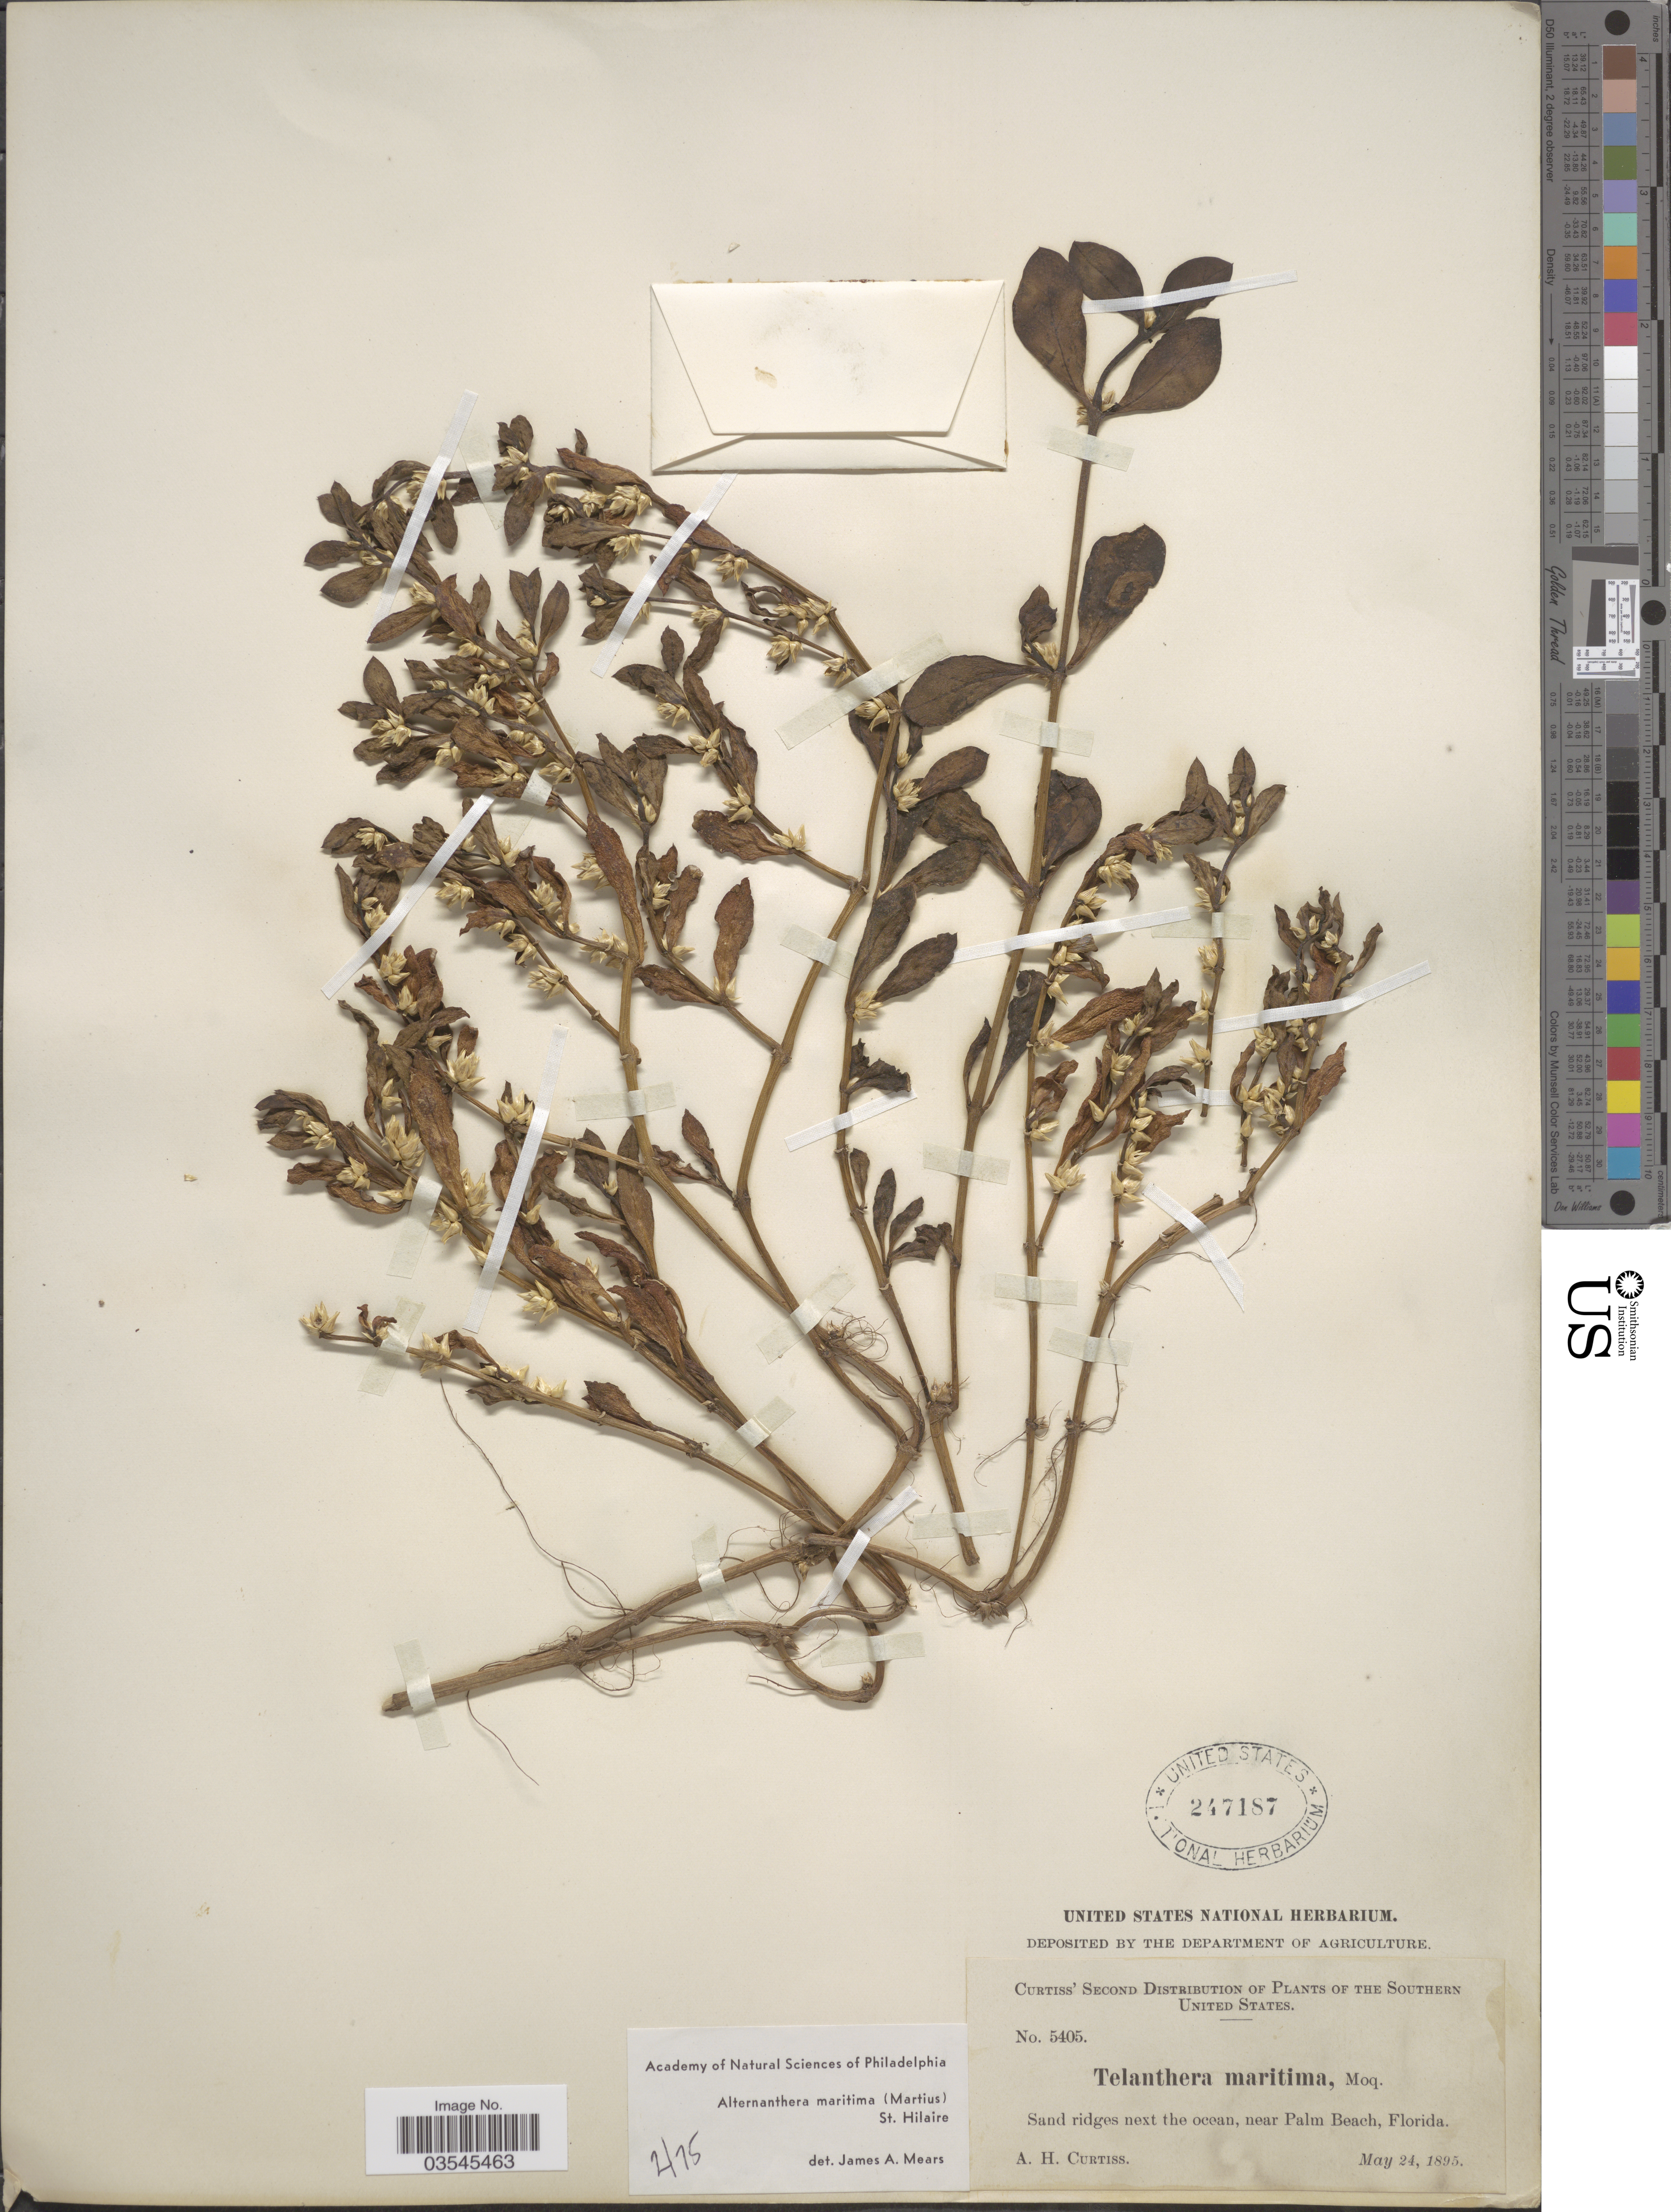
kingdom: Plantae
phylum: Tracheophyta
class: Magnoliopsida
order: Caryophyllales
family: Amaranthaceae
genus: Alternanthera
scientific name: Alternanthera maritima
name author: (Mart.) A. St.-Hil.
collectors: A. H. Curtiss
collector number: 5405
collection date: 1895-05-24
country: United States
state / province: Florida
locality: Southern United States. Sand ridges next the ocean, near Palm Beach.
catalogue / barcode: US 247187